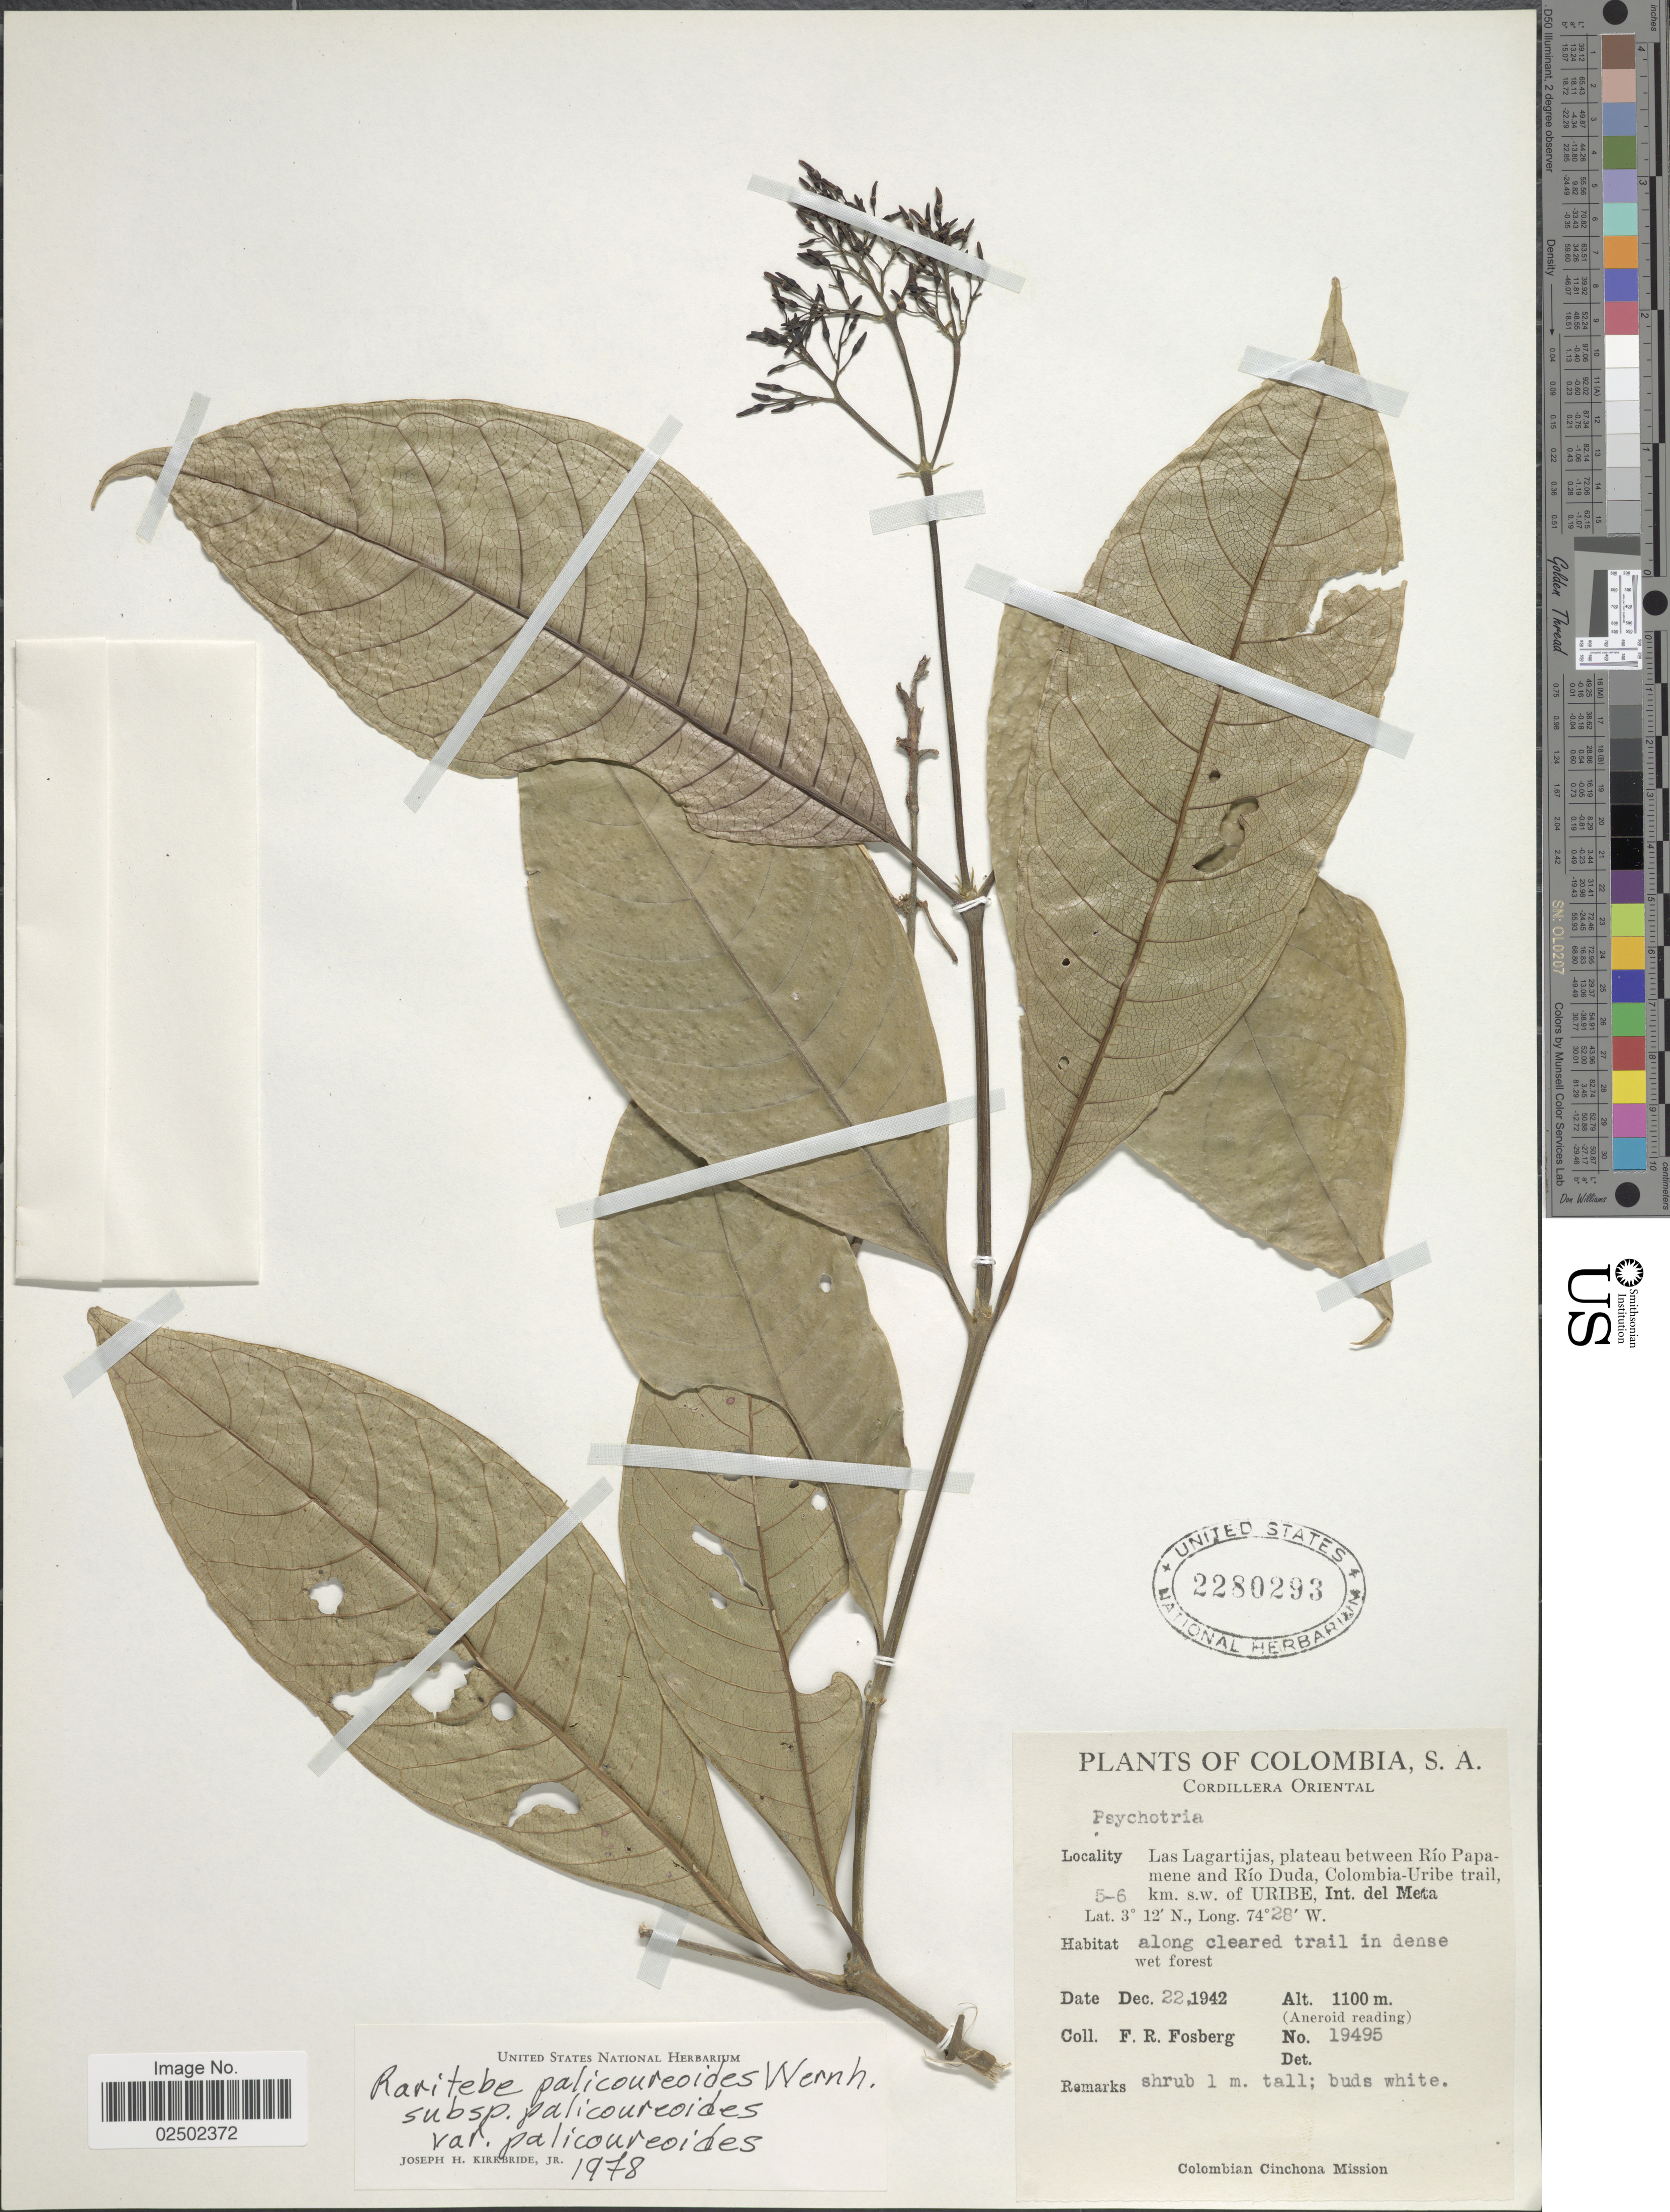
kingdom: Plantae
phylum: Tracheophyta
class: Magnoliopsida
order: Gentianales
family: Rubiaceae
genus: Raritebe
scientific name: Raritebe palicoureoides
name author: Wernham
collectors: F. R. Fosberg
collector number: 19495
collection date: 1942-12-22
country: Colombia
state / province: Meta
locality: Cordillera Oriental. Las lagartijas plateau between Rio Papamene and Rio Duda, Colombia-Uribe trail 5-6 km. s. w. of Uribe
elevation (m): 1100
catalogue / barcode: US 2280293